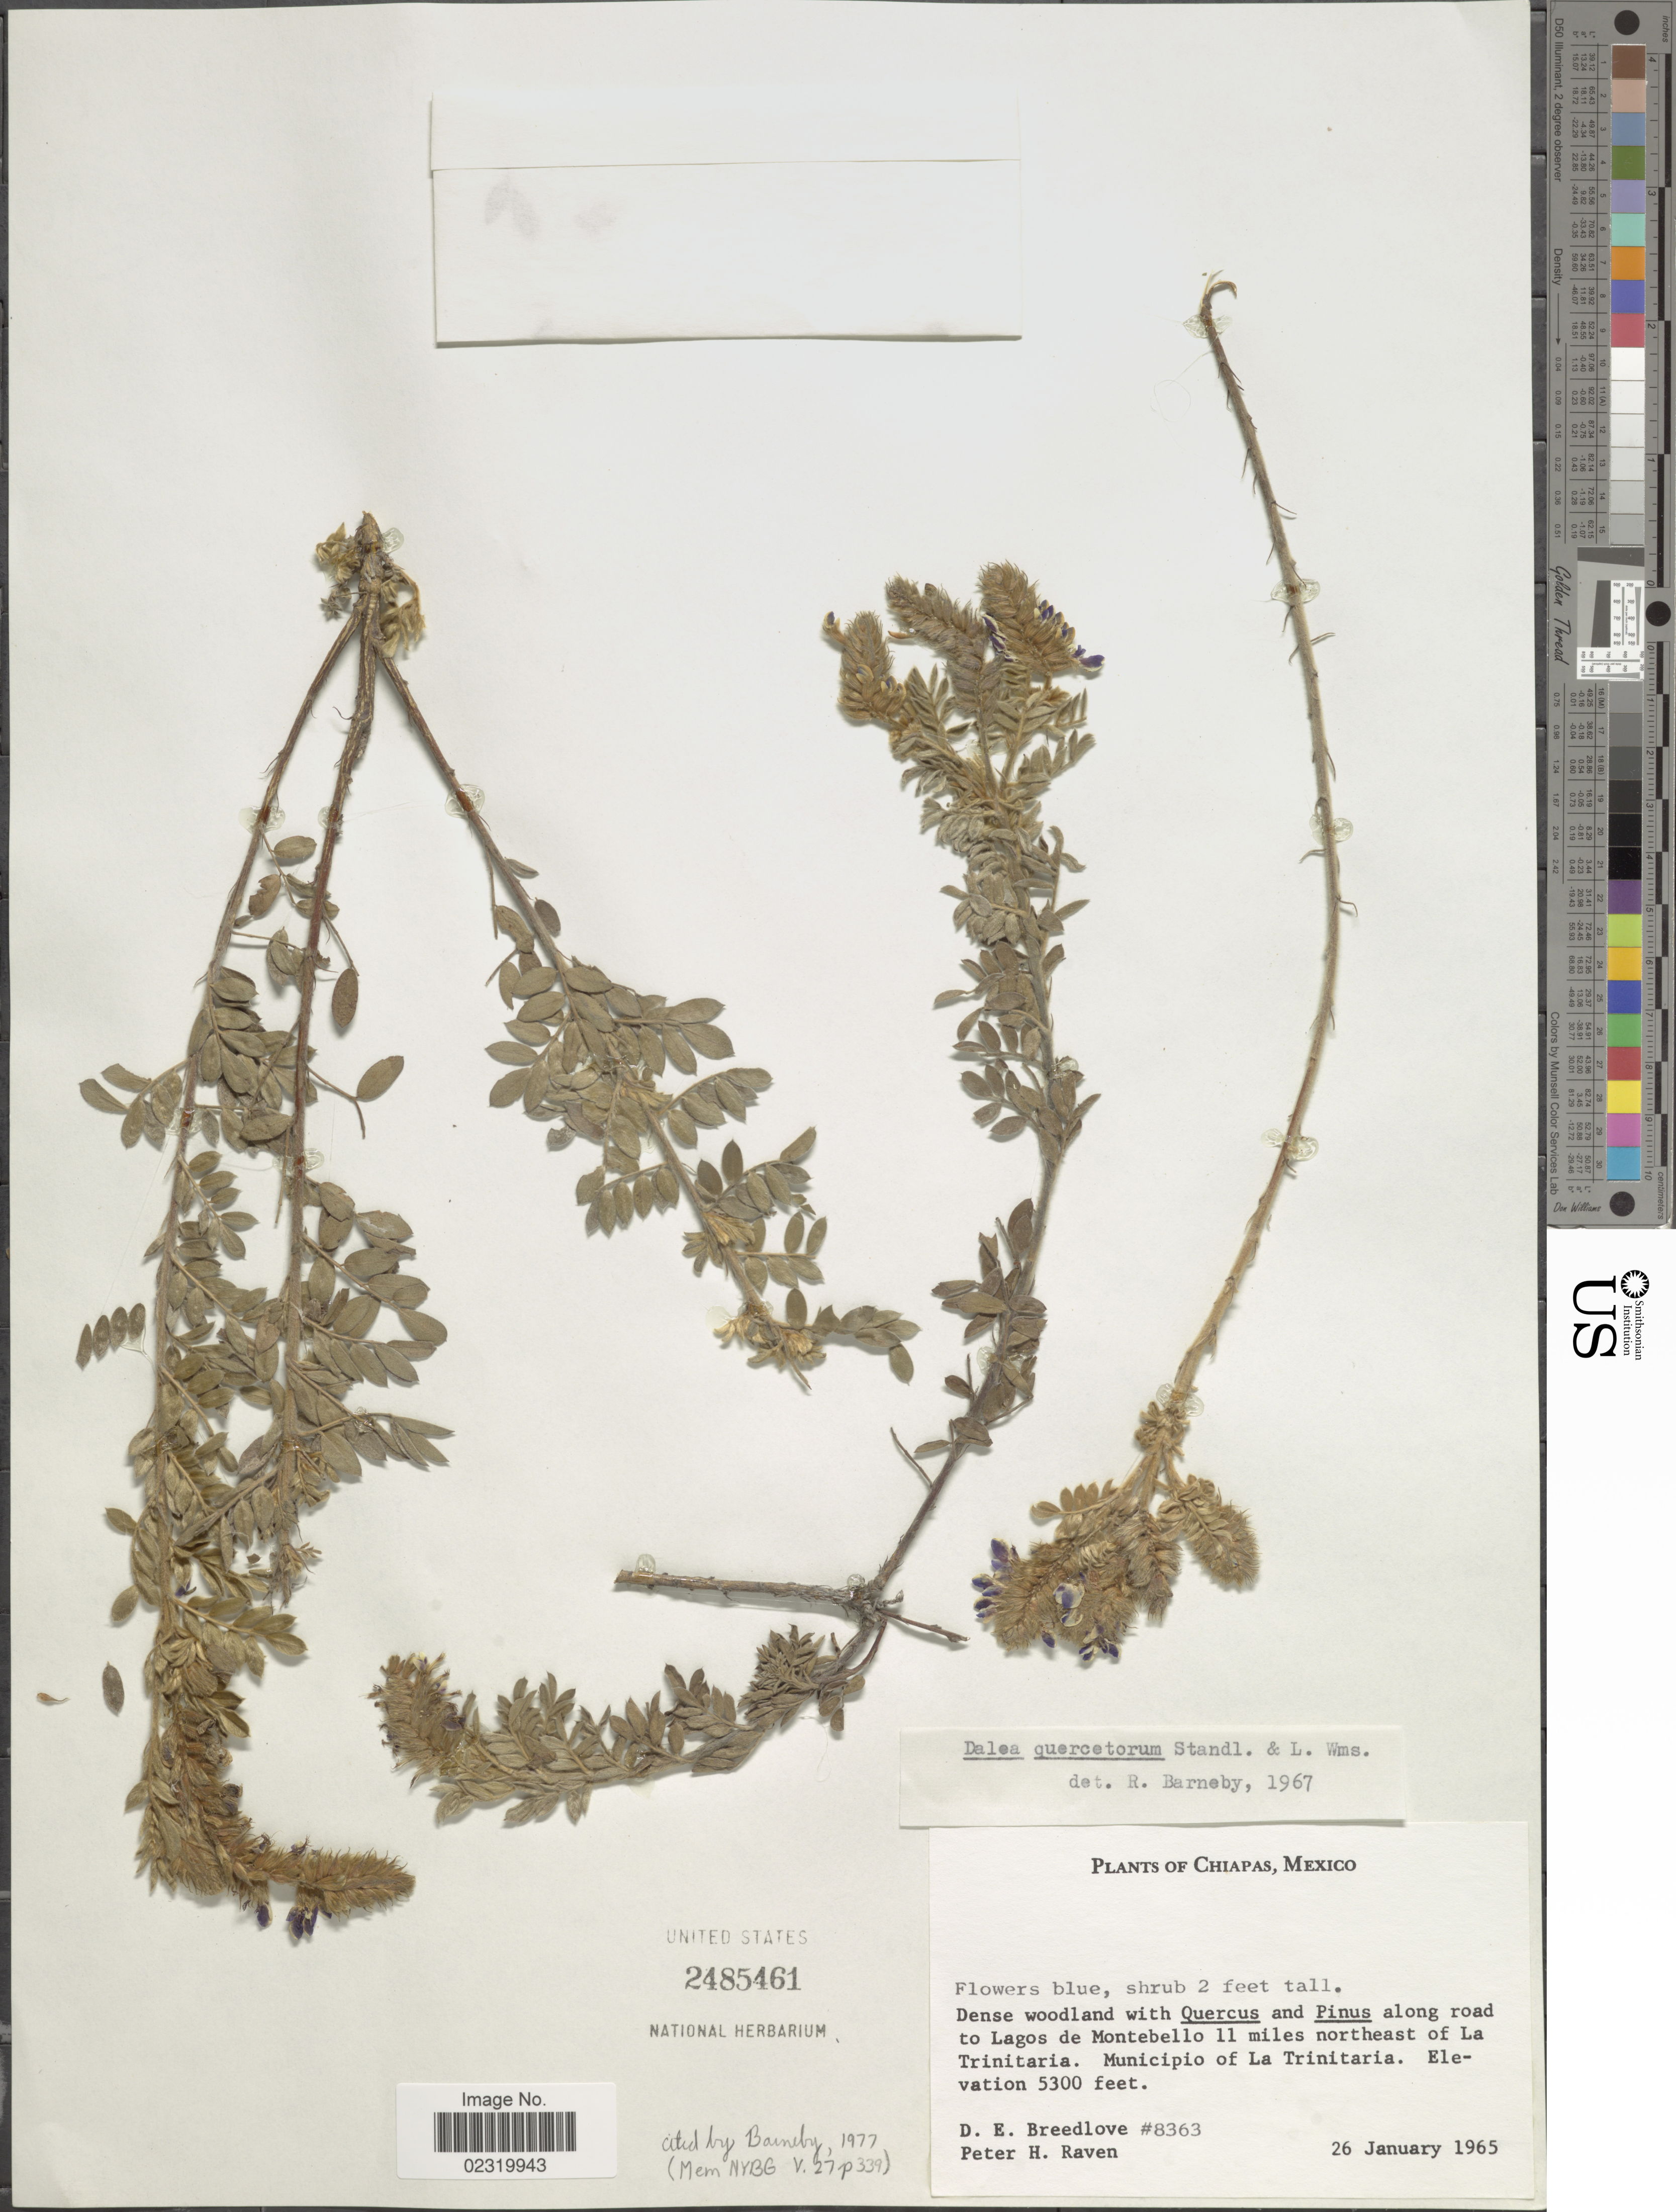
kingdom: Plantae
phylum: Tracheophyta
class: Magnoliopsida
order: Fabales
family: Fabaceae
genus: Dalea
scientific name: Dalea quercetorum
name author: Standl. & L.O. Williams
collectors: D. E. Breedlove & P. Raven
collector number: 8363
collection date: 1965-01-26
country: Mexico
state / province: Chiapas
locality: Along road to Lagos de Montebello 11 miles northeast of La Trinitaria. Municipio de La Trinitaria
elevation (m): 1615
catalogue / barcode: US 2485461